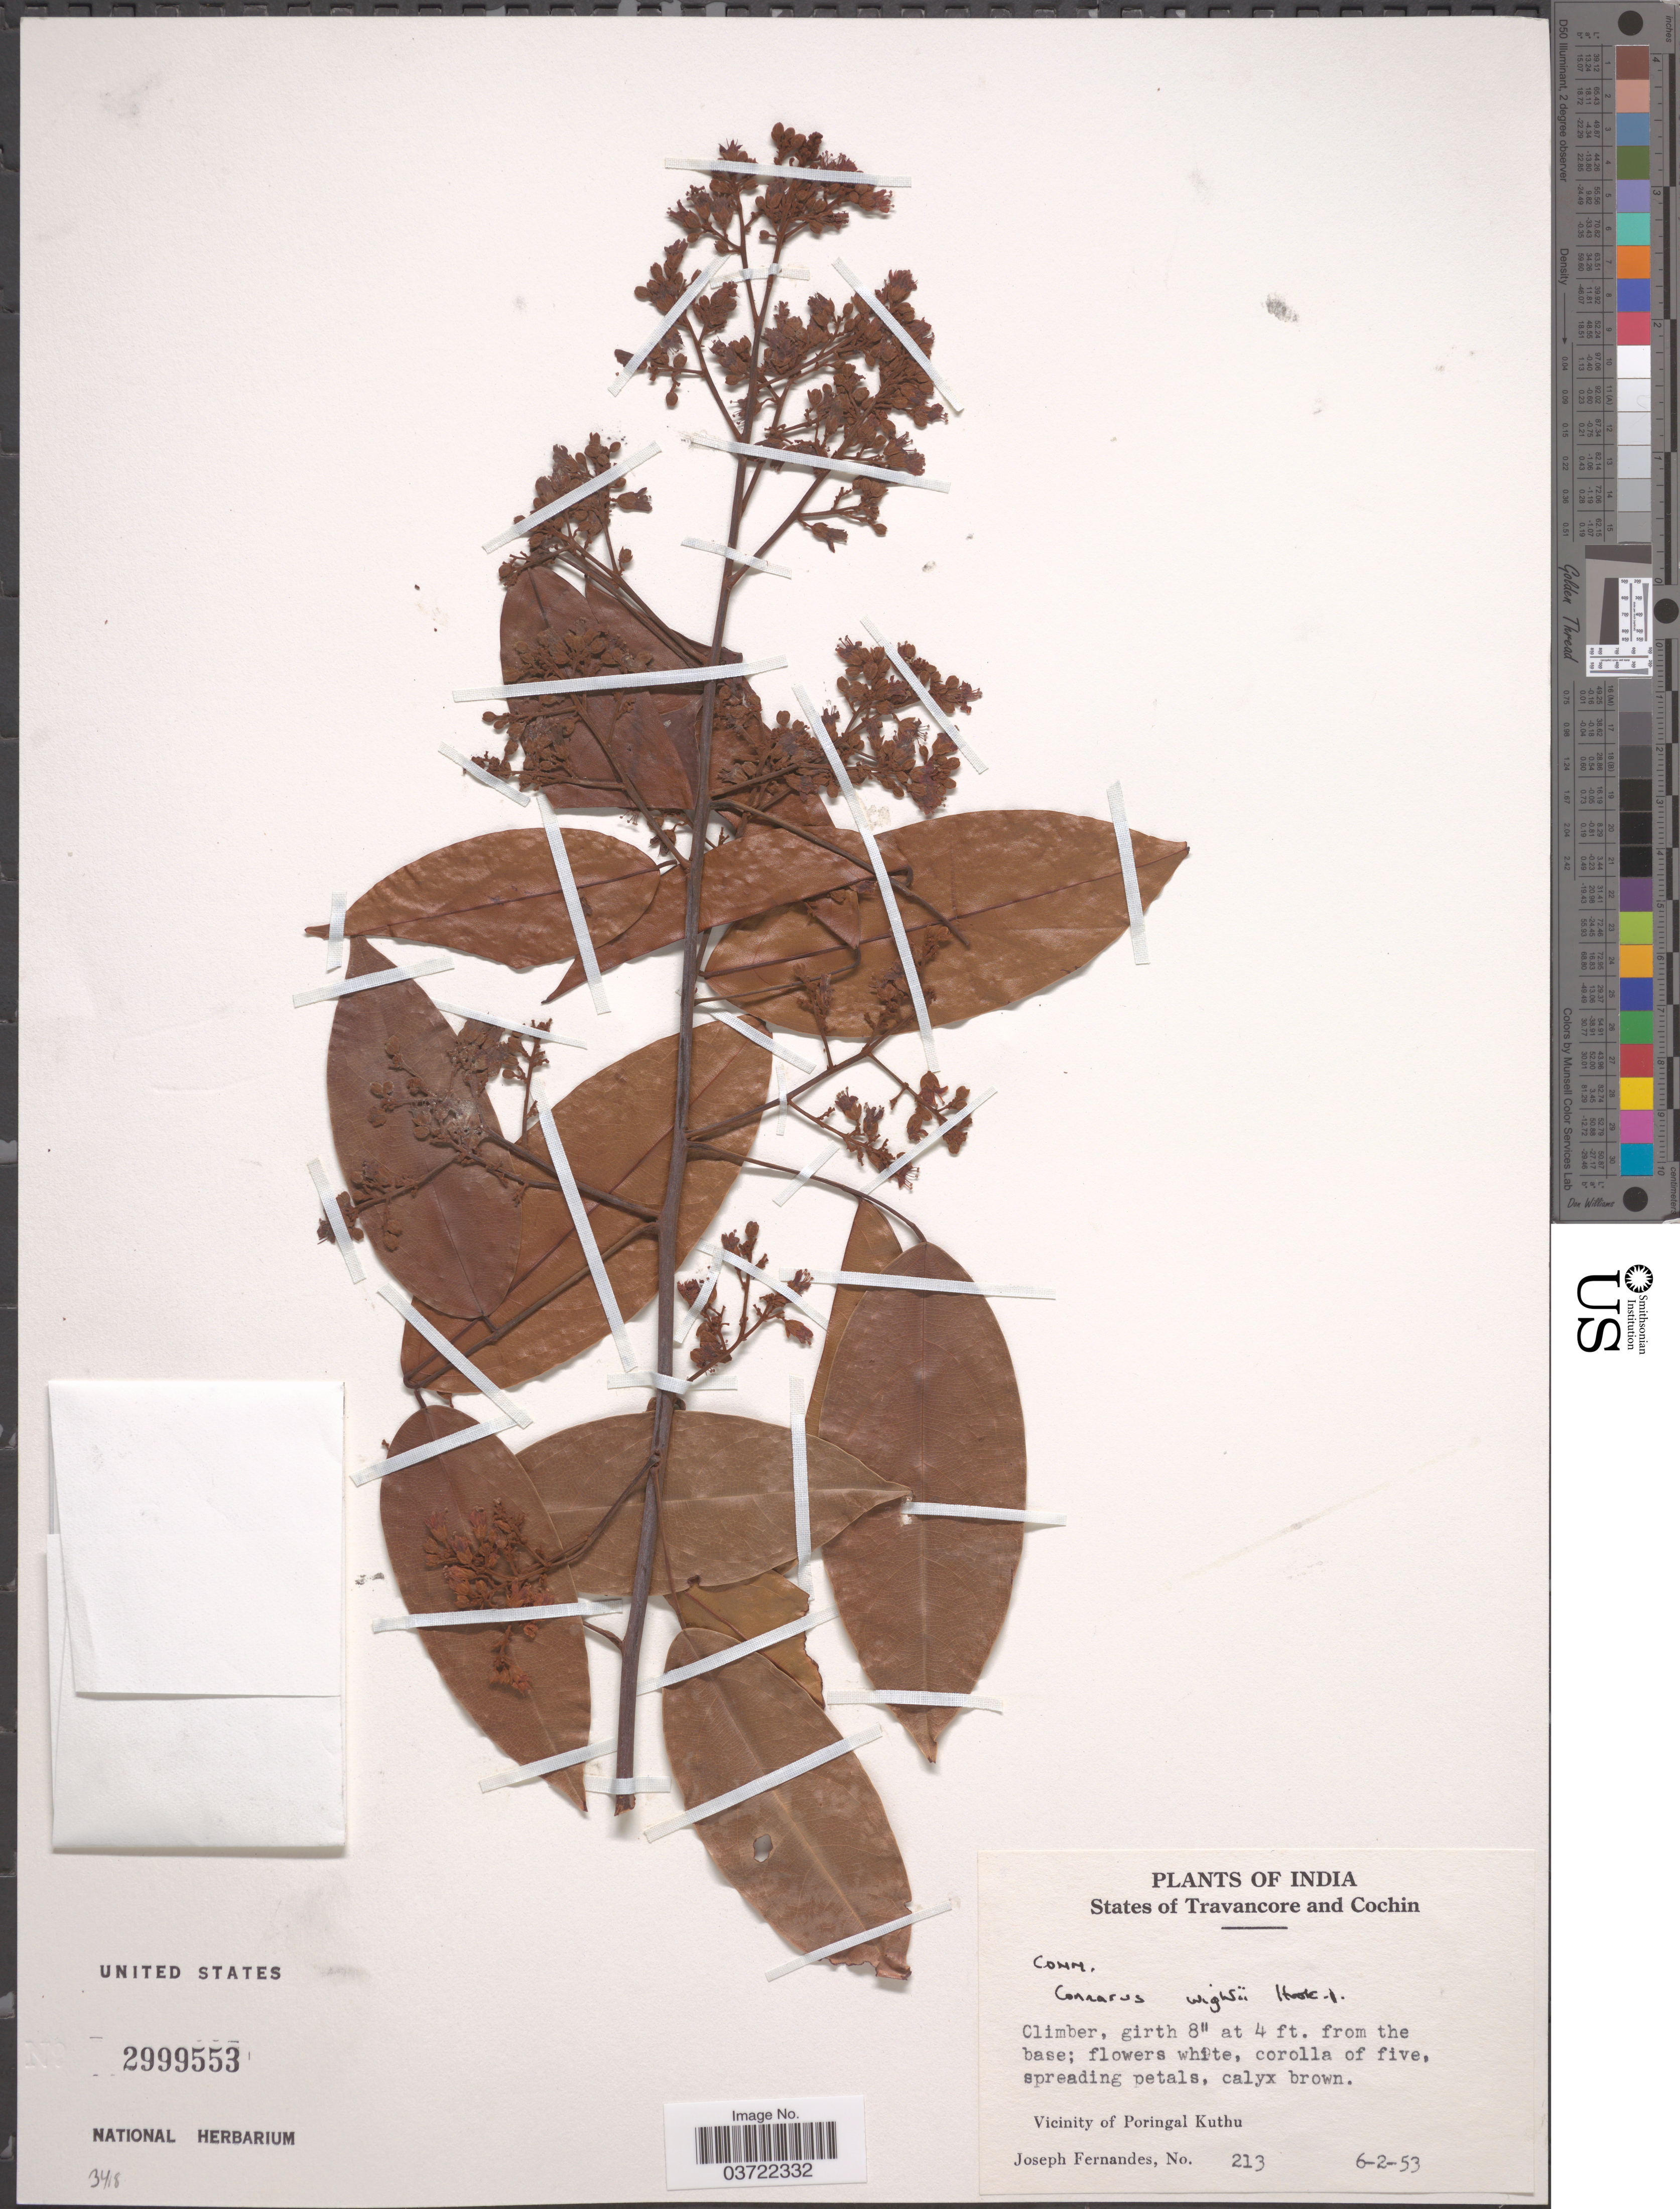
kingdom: Plantae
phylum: Tracheophyta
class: Magnoliopsida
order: Oxalidales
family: Connaraceae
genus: Connarus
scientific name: Connarus wightii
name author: Hook. f.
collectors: J. Fernandes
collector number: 213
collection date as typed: Transcribed d/m/y: 6/2/53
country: India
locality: States of Travancore and Cochin. Vicinity of Poringal Kuthu.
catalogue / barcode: US 2999553